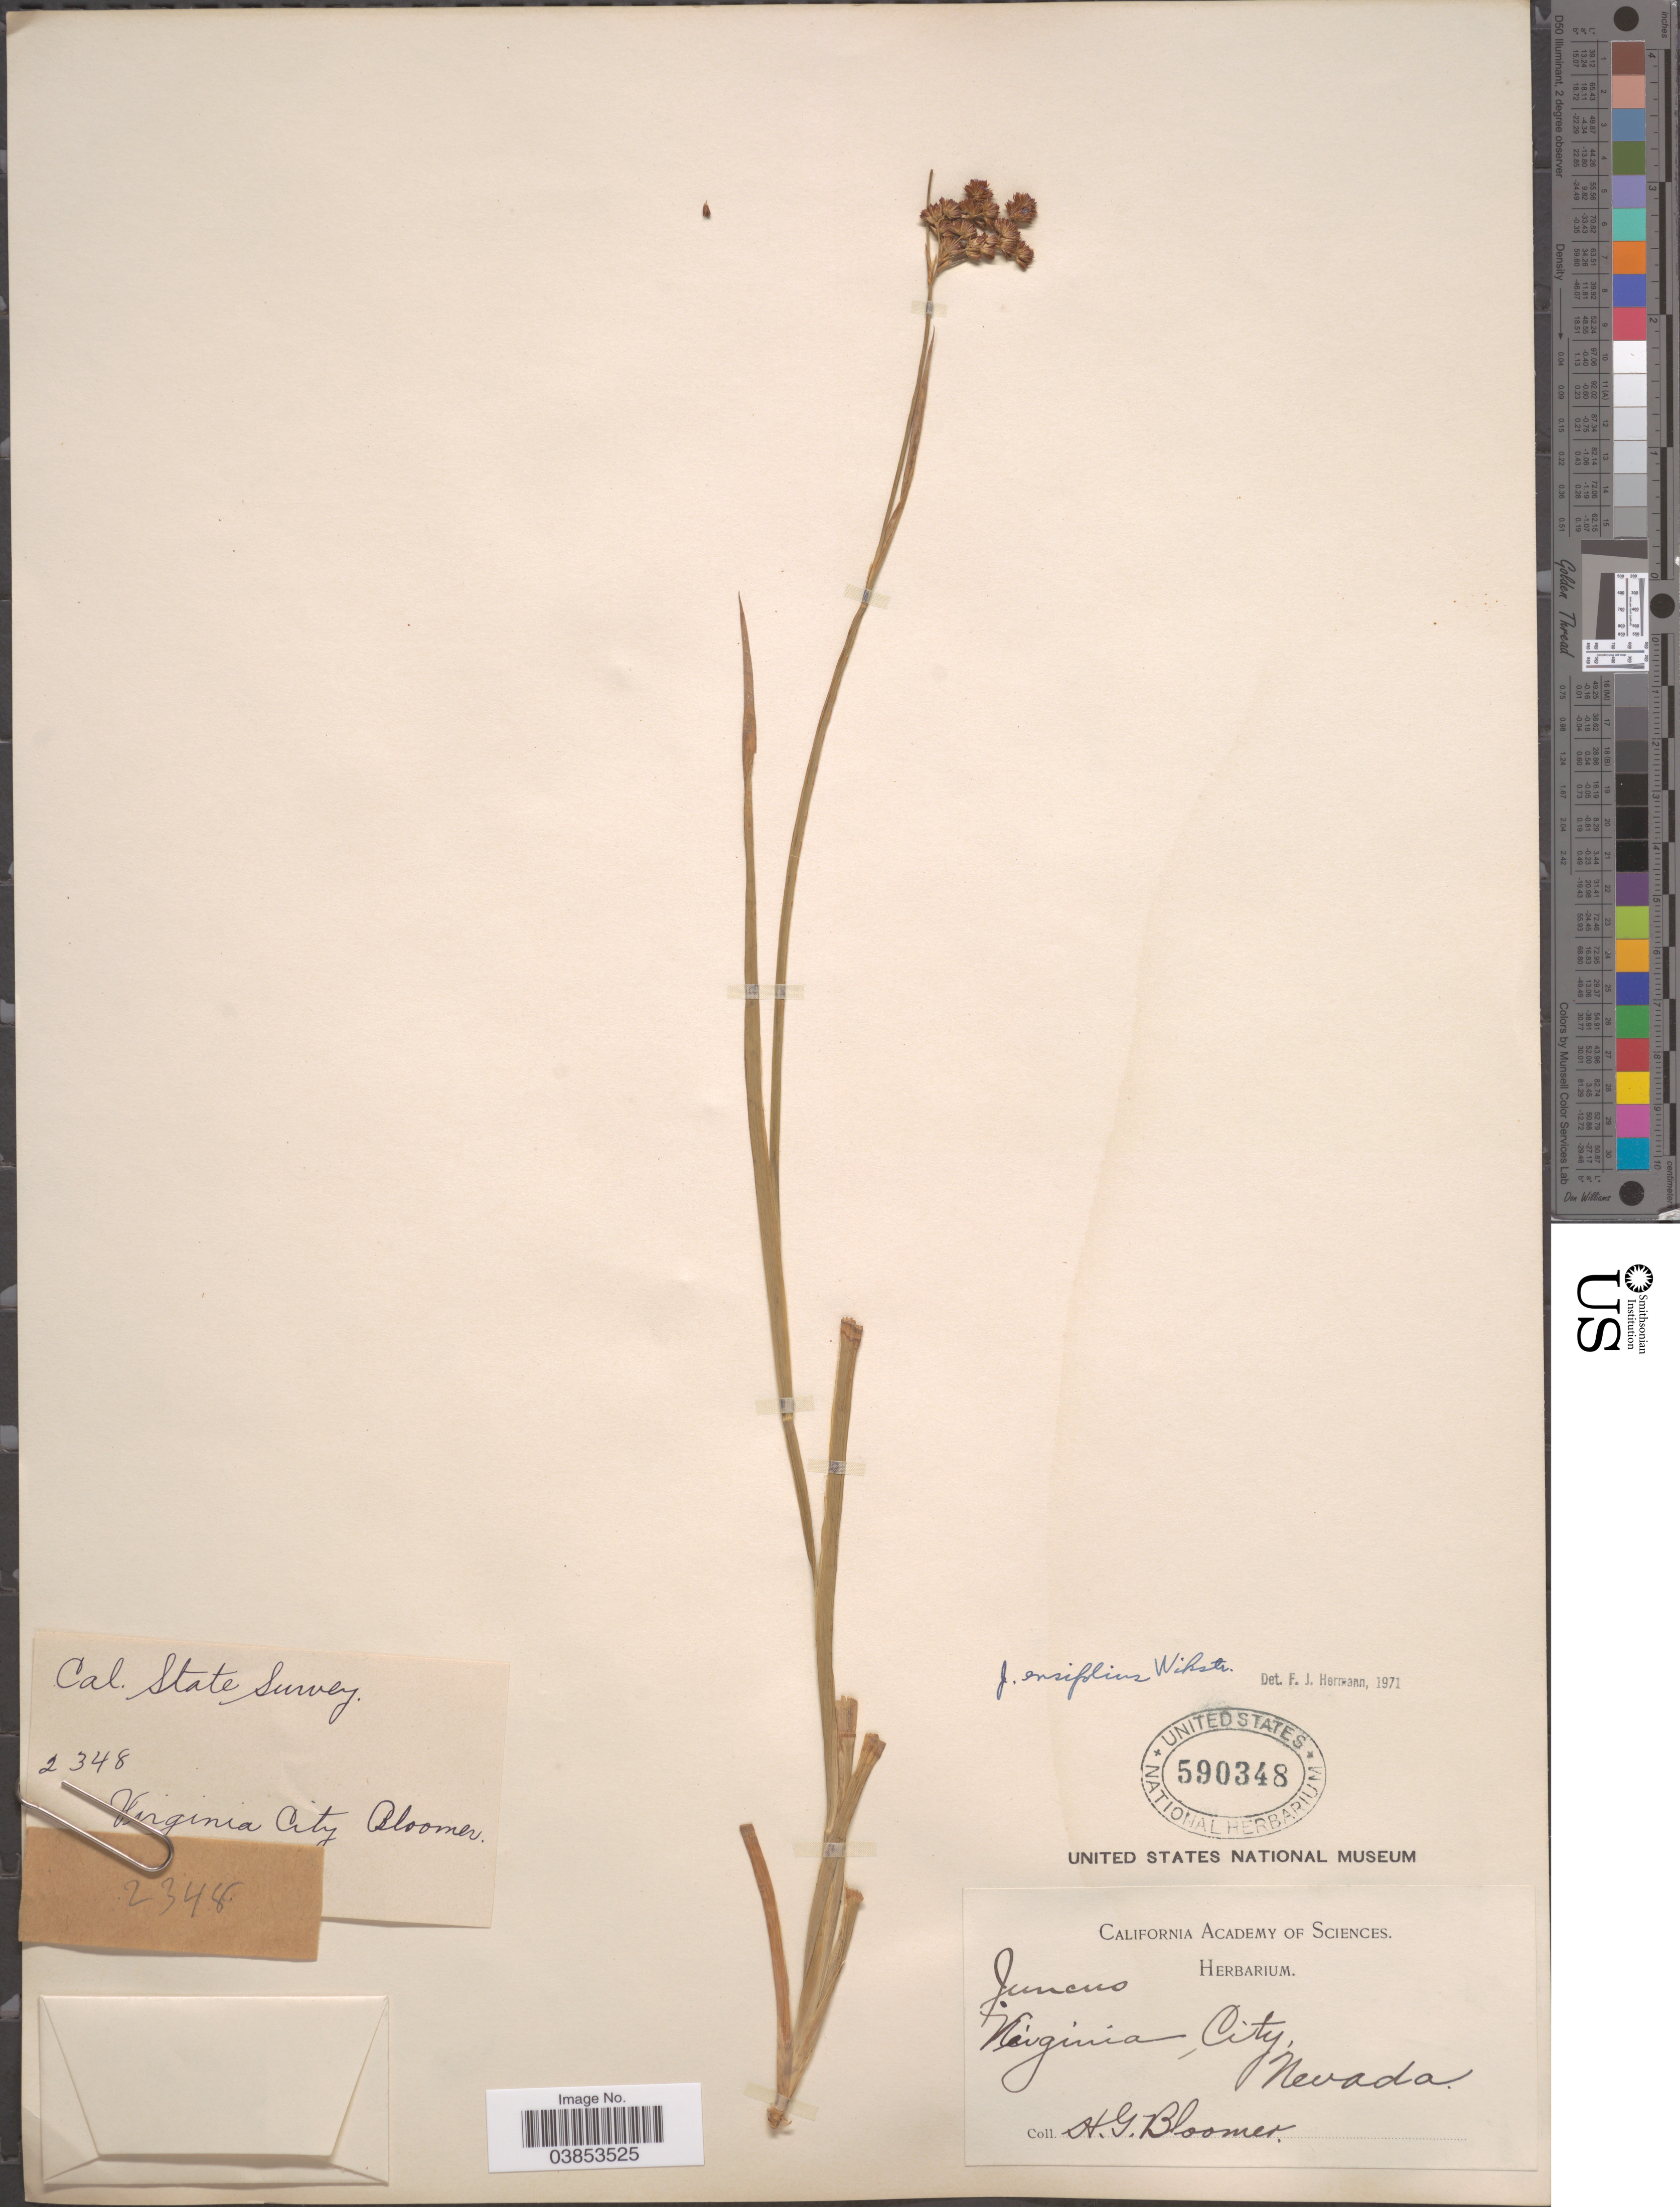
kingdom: Plantae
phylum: Tracheophyta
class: Liliopsida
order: Poales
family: Juncaceae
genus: Juncus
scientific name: Juncus ensifolius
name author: Wikstr.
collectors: H. Bloomer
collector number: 2348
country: United States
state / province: Nevada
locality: Virginia City.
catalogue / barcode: US 590348